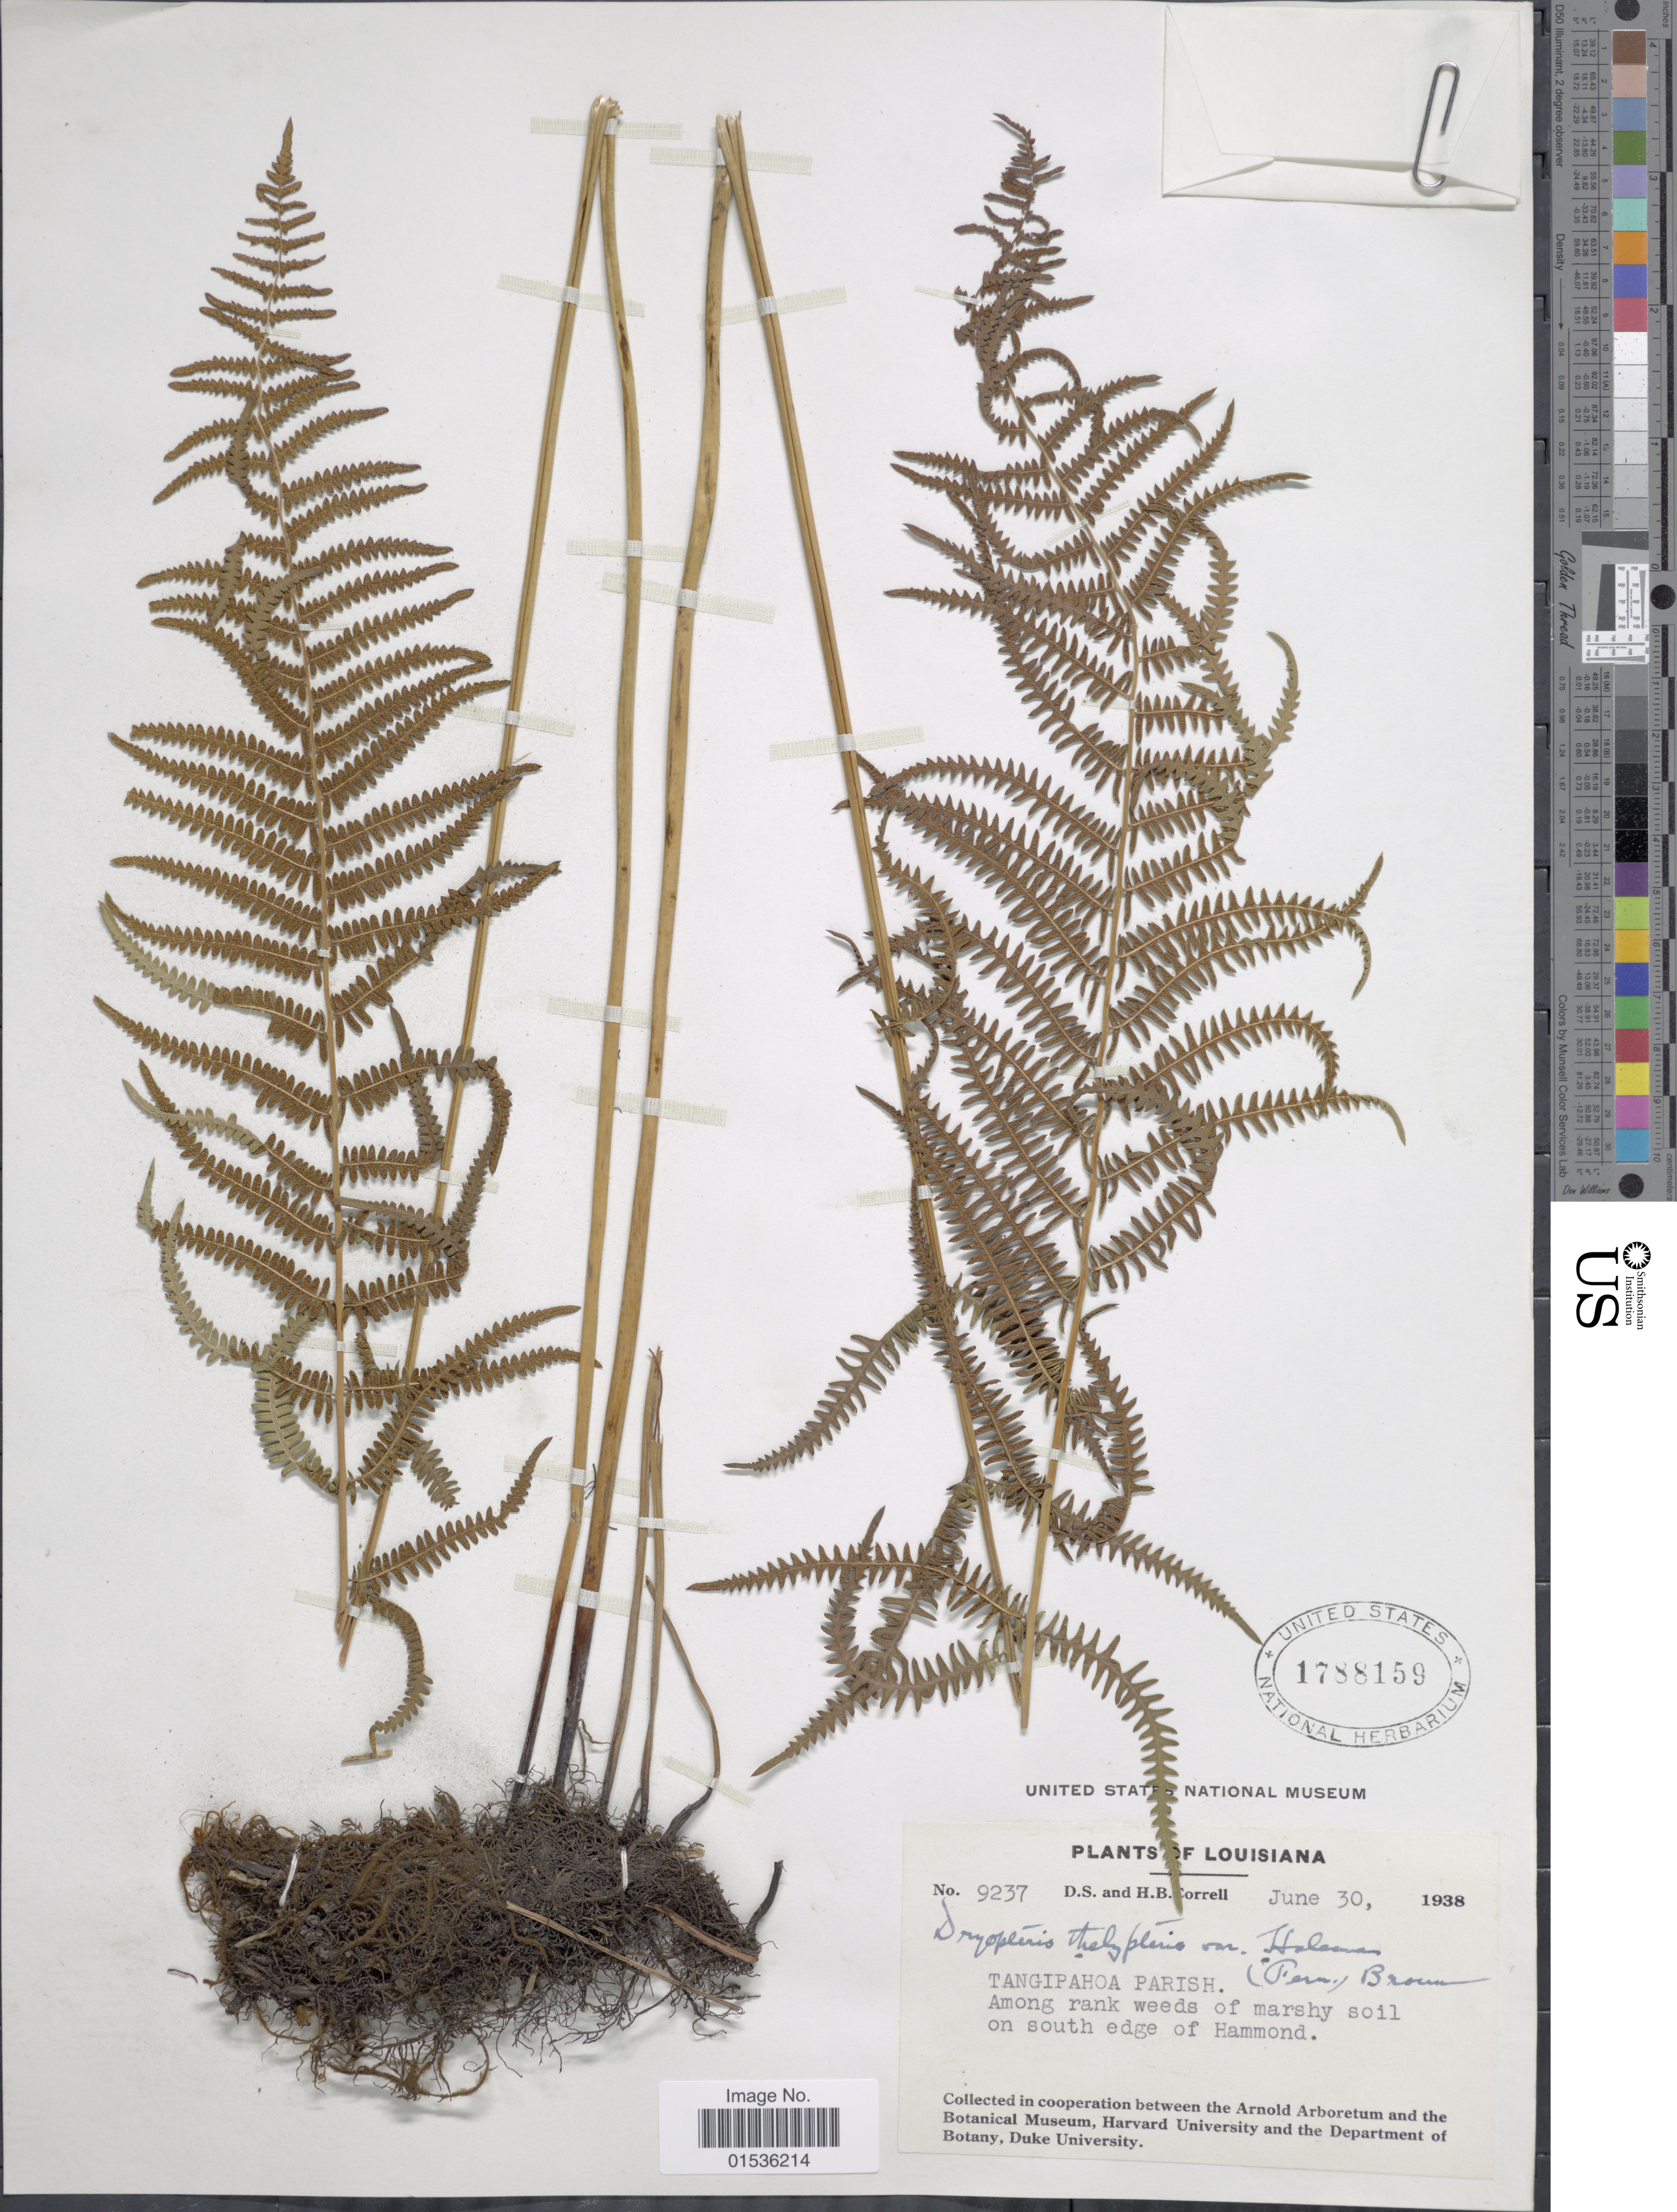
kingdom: Plantae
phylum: Tracheophyta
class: Polypodiopsida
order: Polypodiales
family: Thelypteridaceae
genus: Phegopteris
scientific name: Phegopteris connectilis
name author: (Michx.) Watt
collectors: D. S. Correll & H. Correll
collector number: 9237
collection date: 1938-06-30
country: United States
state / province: Louisiana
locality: Louisiana, Tangipahoa Parish, on south edge of Hammond.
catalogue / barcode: US 1788159